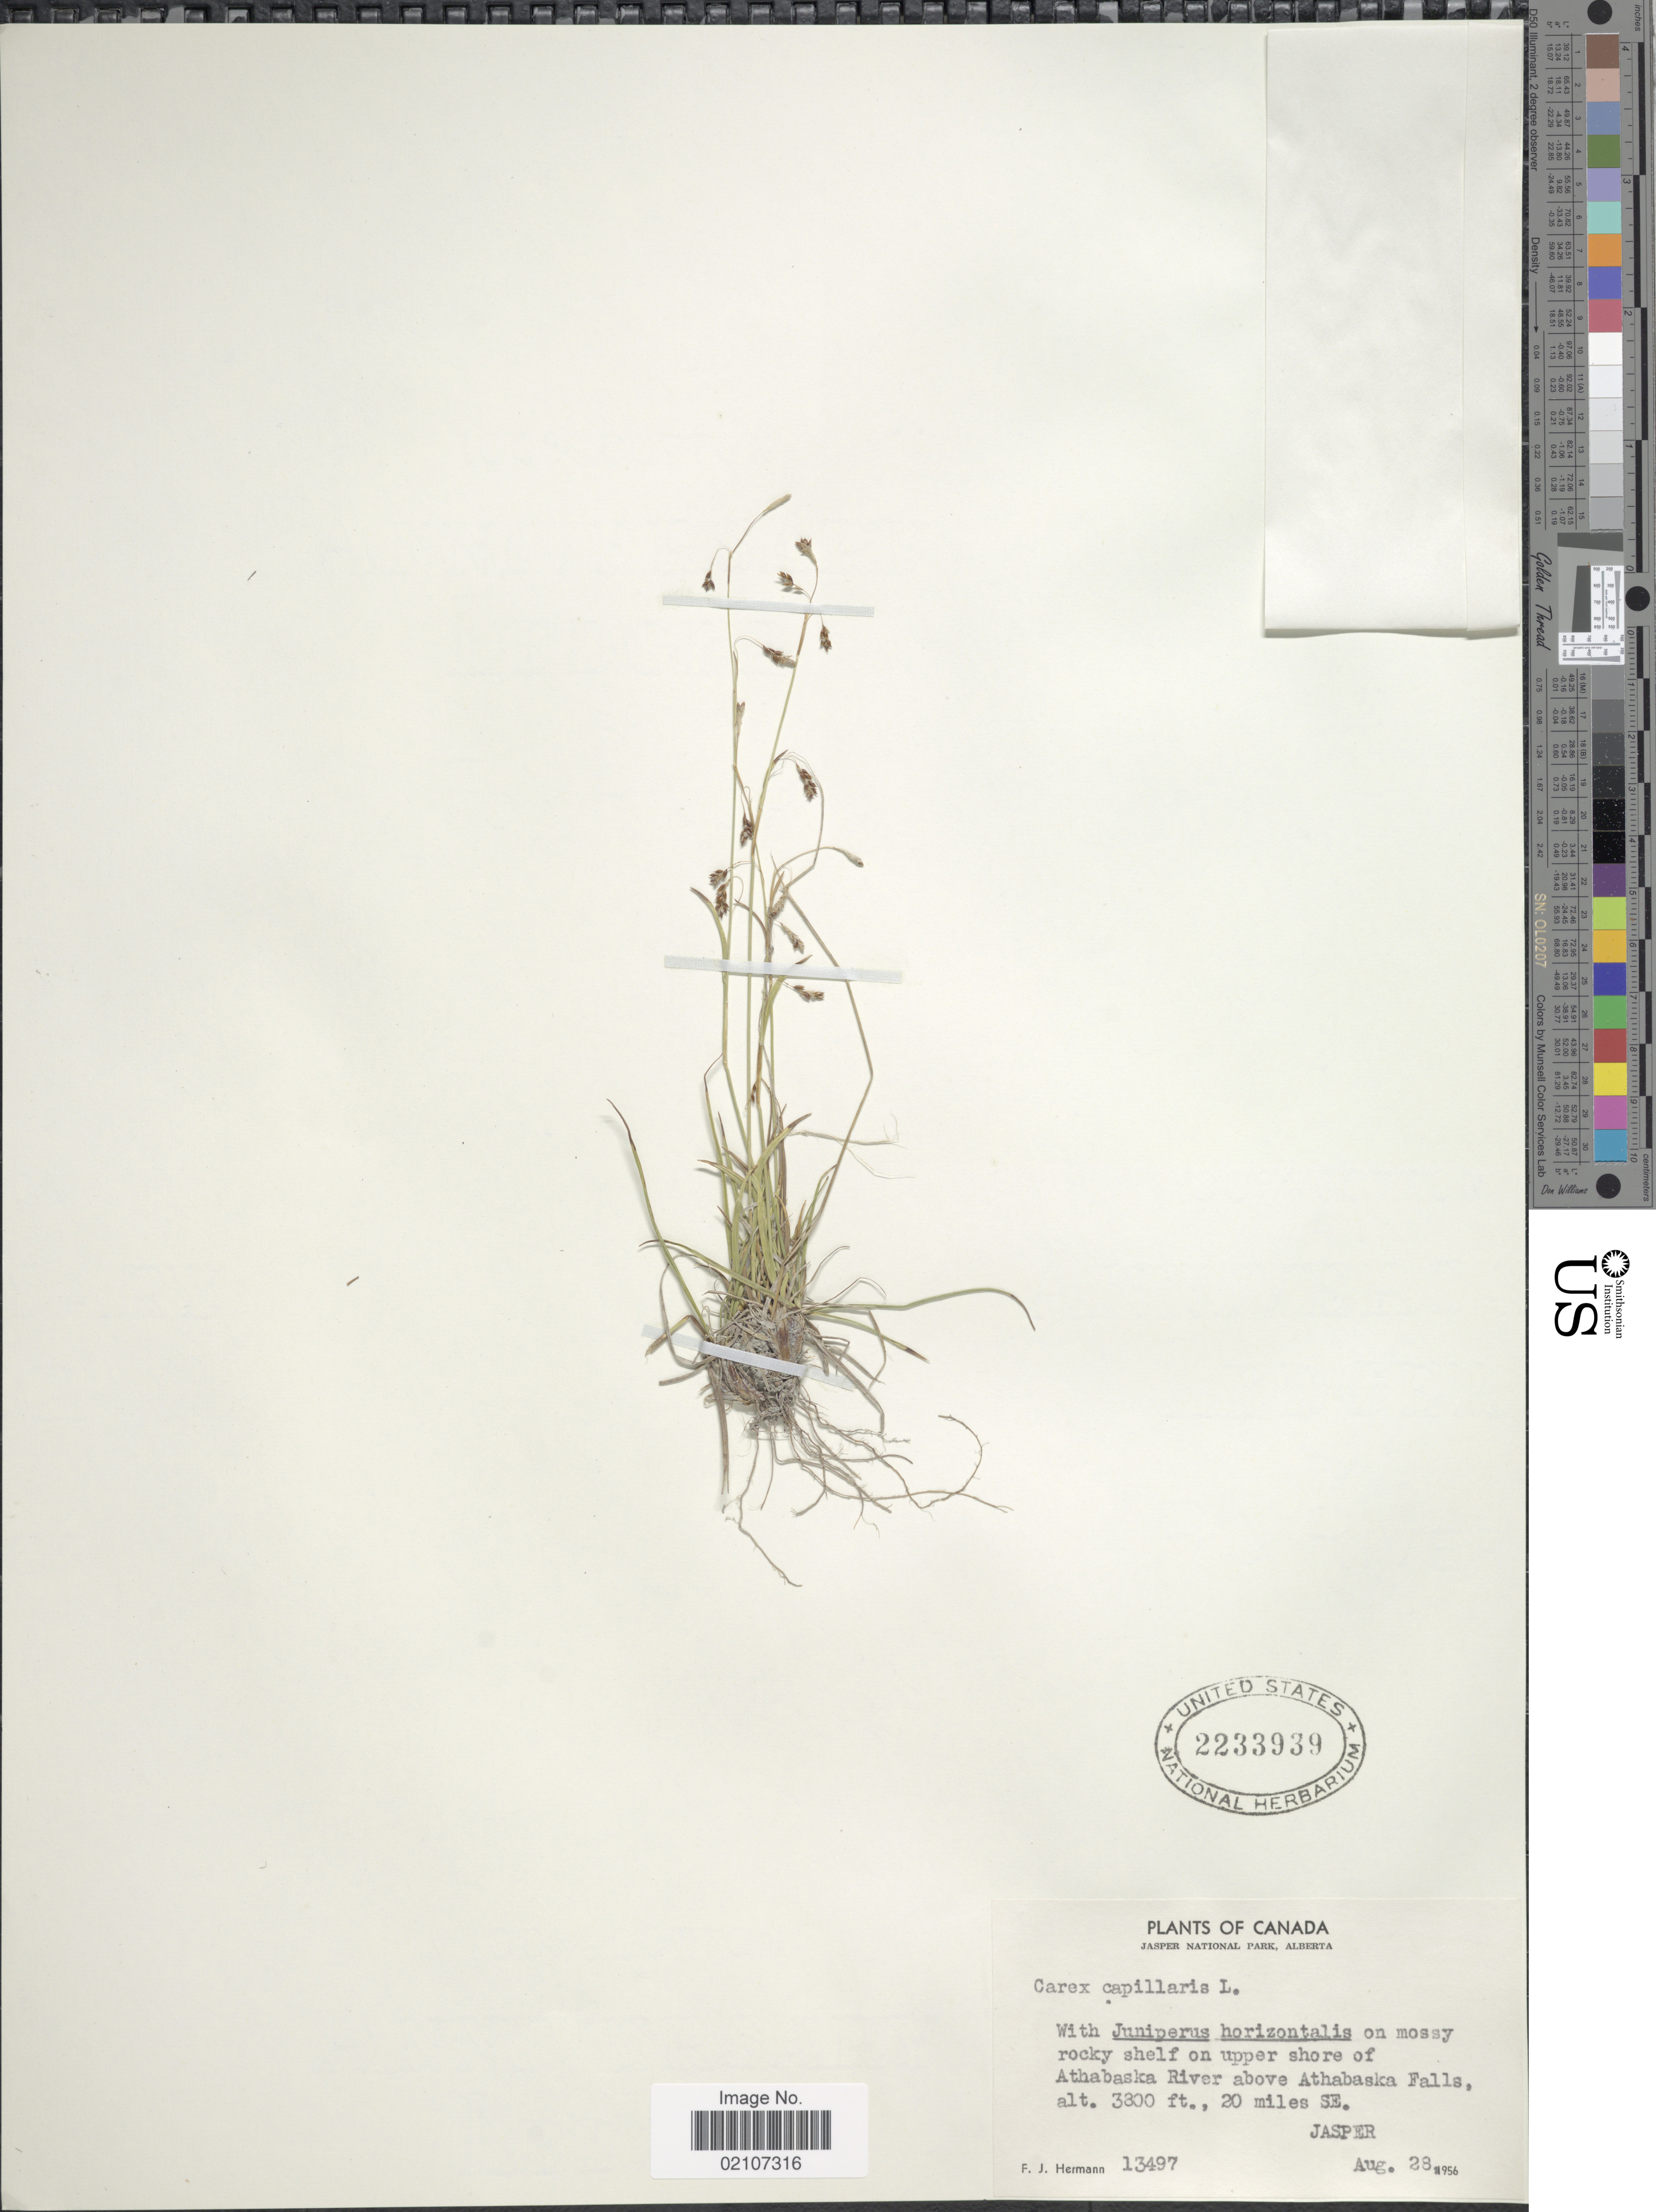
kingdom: Plantae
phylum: Tracheophyta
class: Liliopsida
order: Poales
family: Cyperaceae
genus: Carex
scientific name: Carex capillaris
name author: L.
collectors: F. J. Hermann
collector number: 13497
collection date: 1956-08-28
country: Canada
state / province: Alberta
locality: Jasper National Park. Athabaska River above Athabaska Falls, 20 miles SE. Jasper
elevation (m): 1158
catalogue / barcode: US 2233939